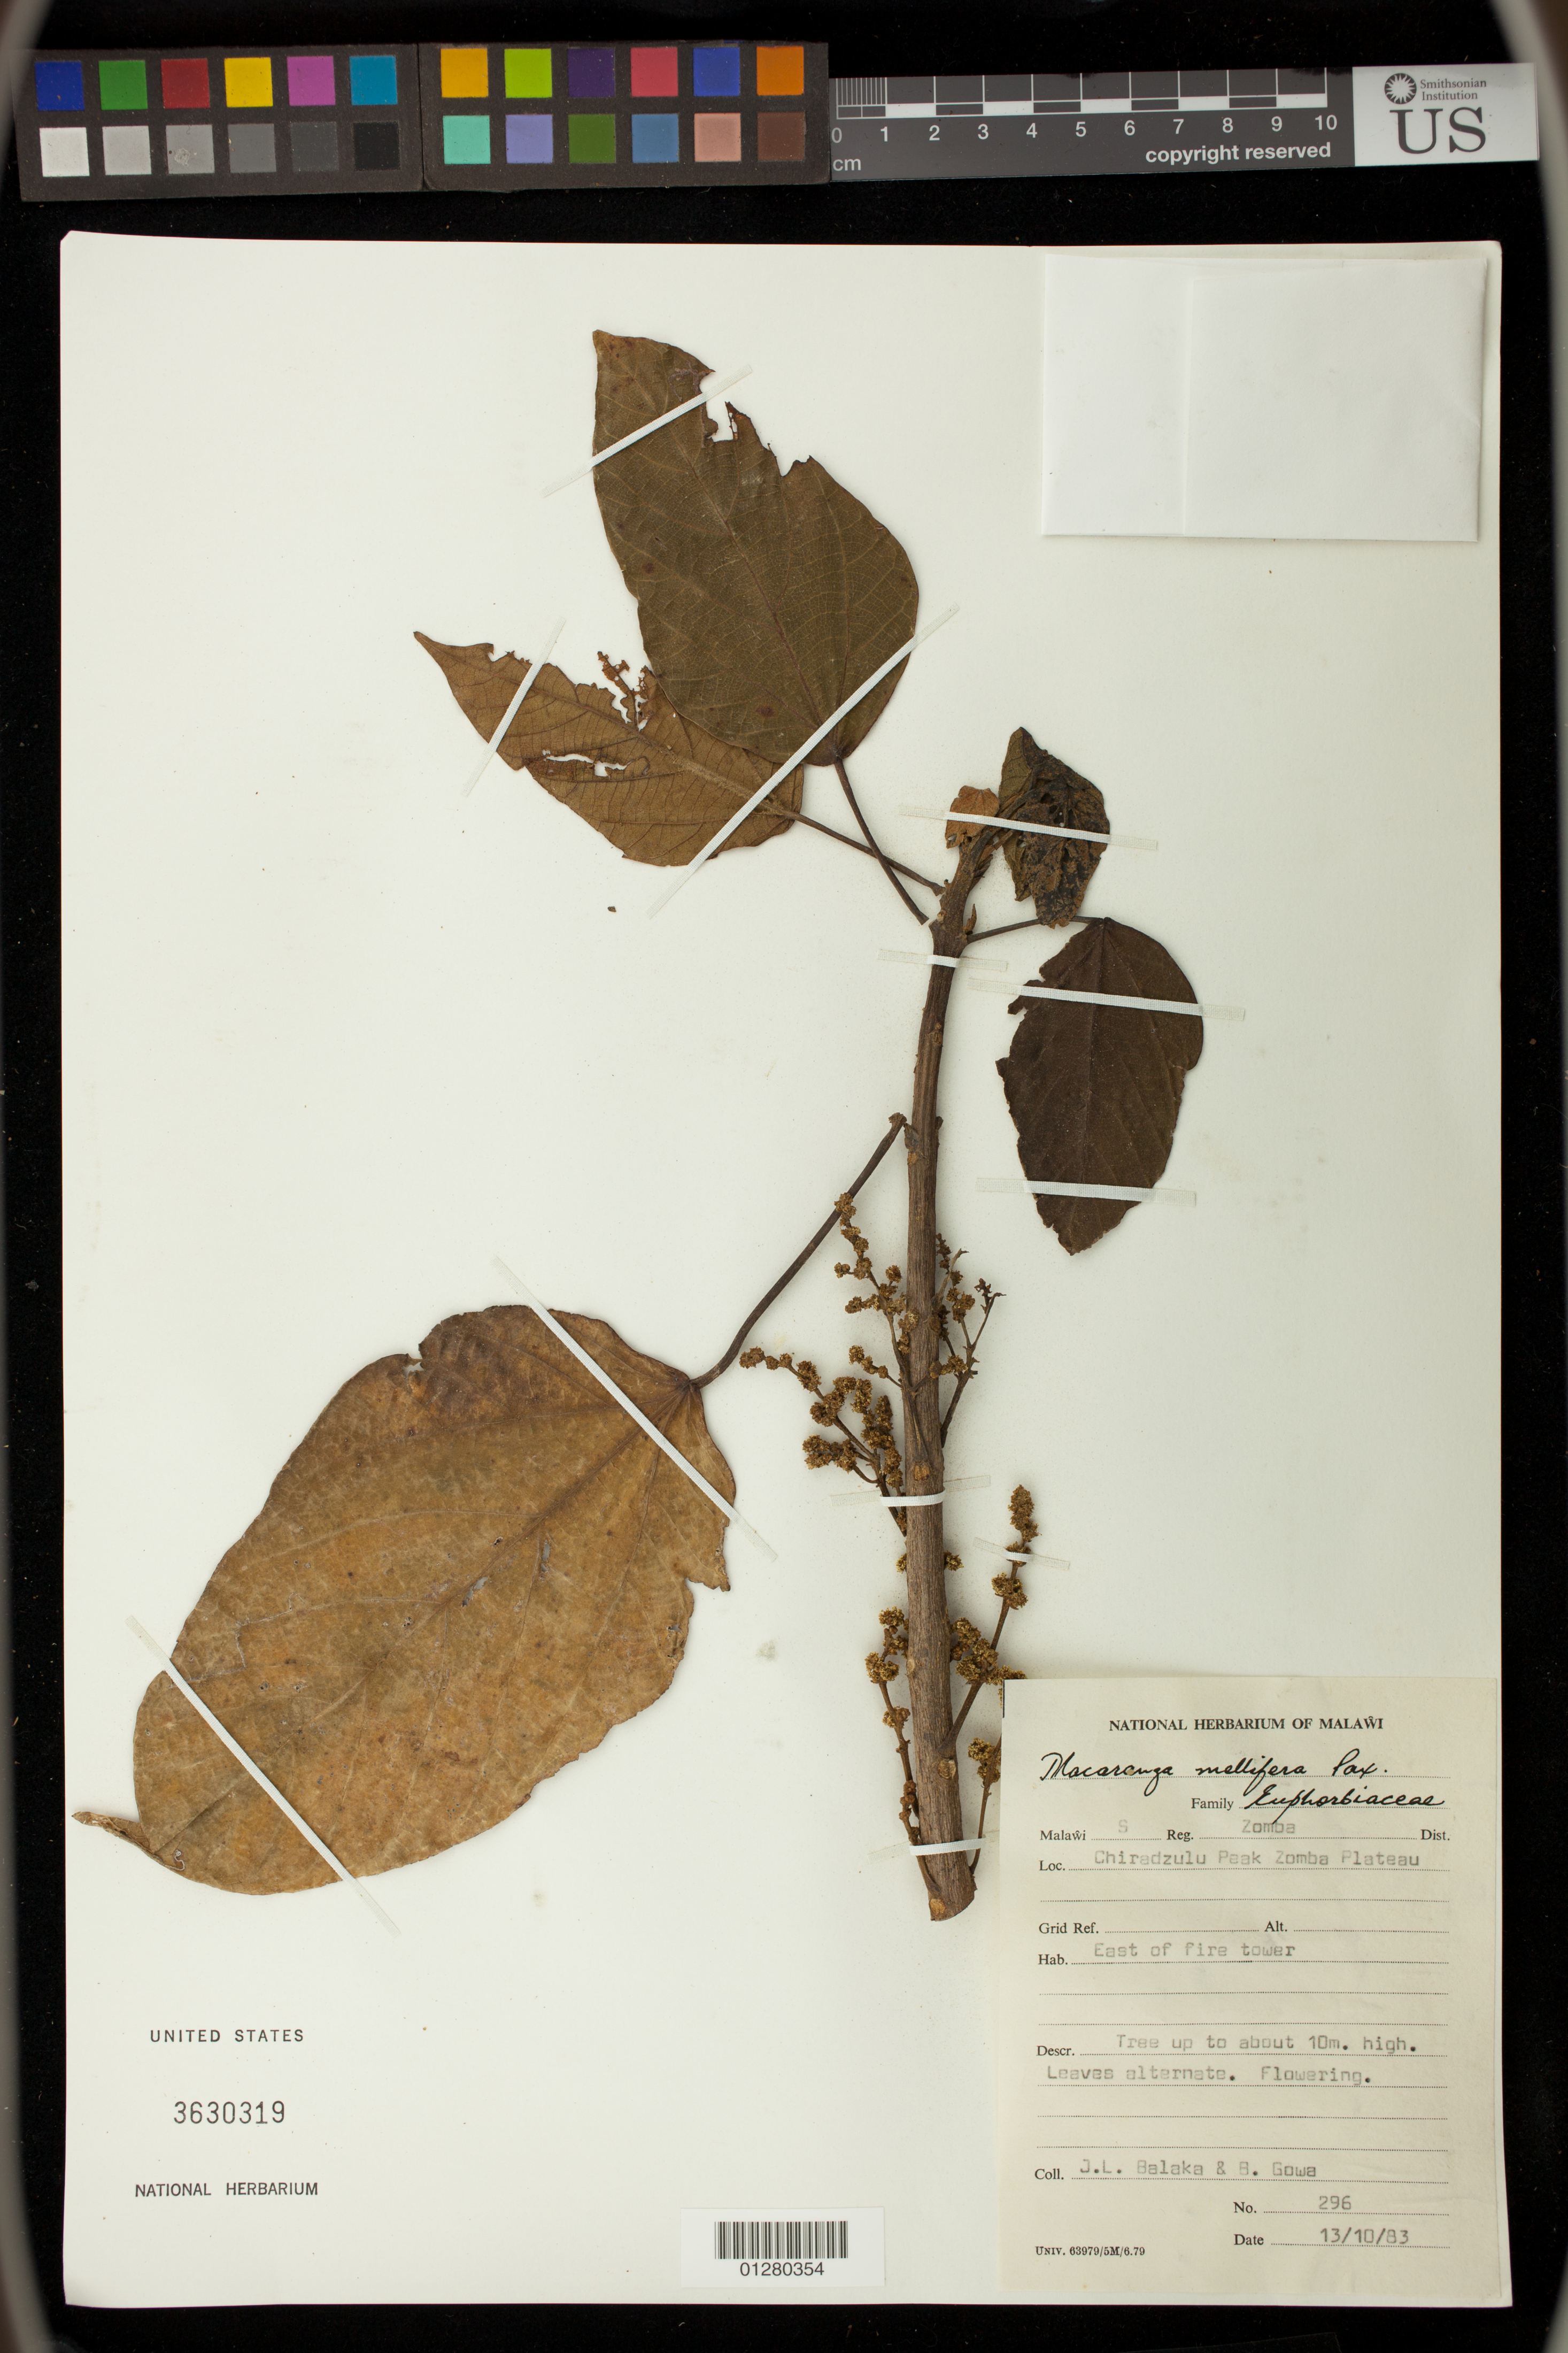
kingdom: Plantae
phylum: Tracheophyta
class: Magnoliopsida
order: Malpighiales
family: Euphorbiaceae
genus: Macaranga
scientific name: Macaranga mellifera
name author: Prain in S. Moore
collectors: J. Balaka & B. Gowa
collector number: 293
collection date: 1983-10-13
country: Malawi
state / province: Southern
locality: Zomba Dist.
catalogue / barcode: US 3630319